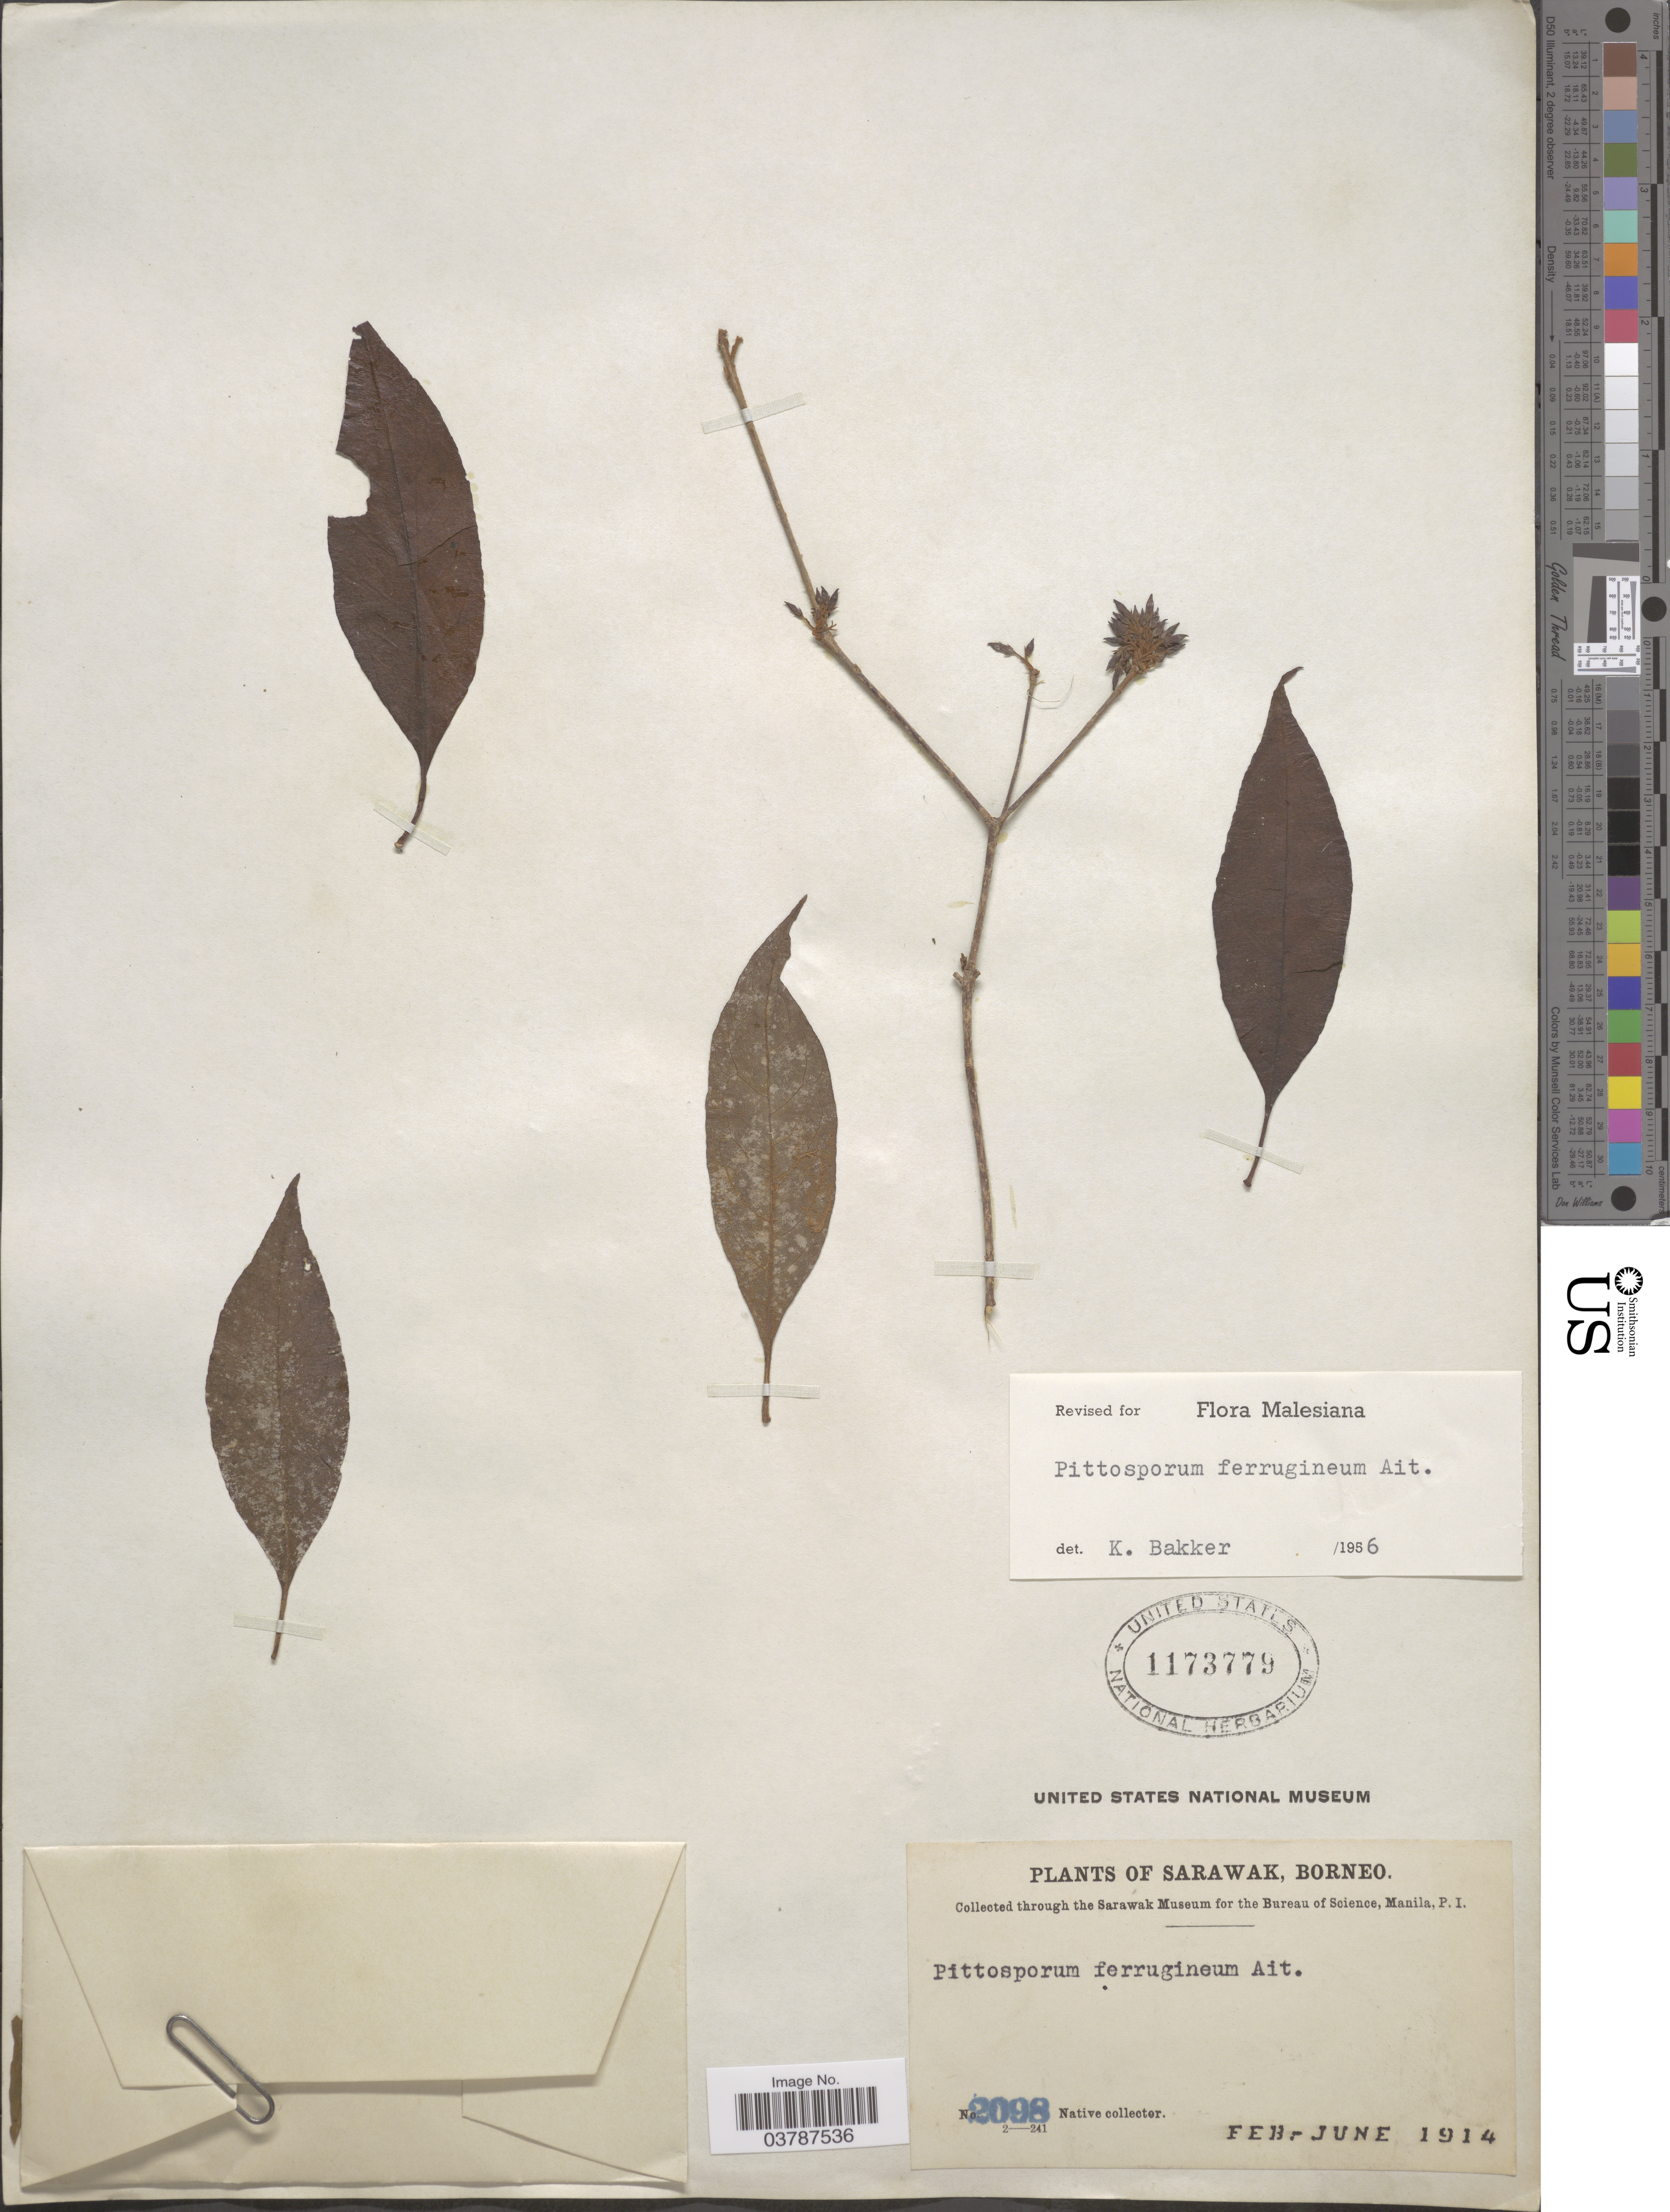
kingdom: Plantae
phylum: Tracheophyta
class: Magnoliopsida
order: Apiales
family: Pittosporaceae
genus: Pittosporum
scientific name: Pittosporum ferrugineum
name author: Dryand. ex Aiton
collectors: Native collector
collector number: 2098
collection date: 1914-02/1914-06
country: Malaysia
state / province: Sarawak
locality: Borneo.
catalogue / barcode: US 1173779